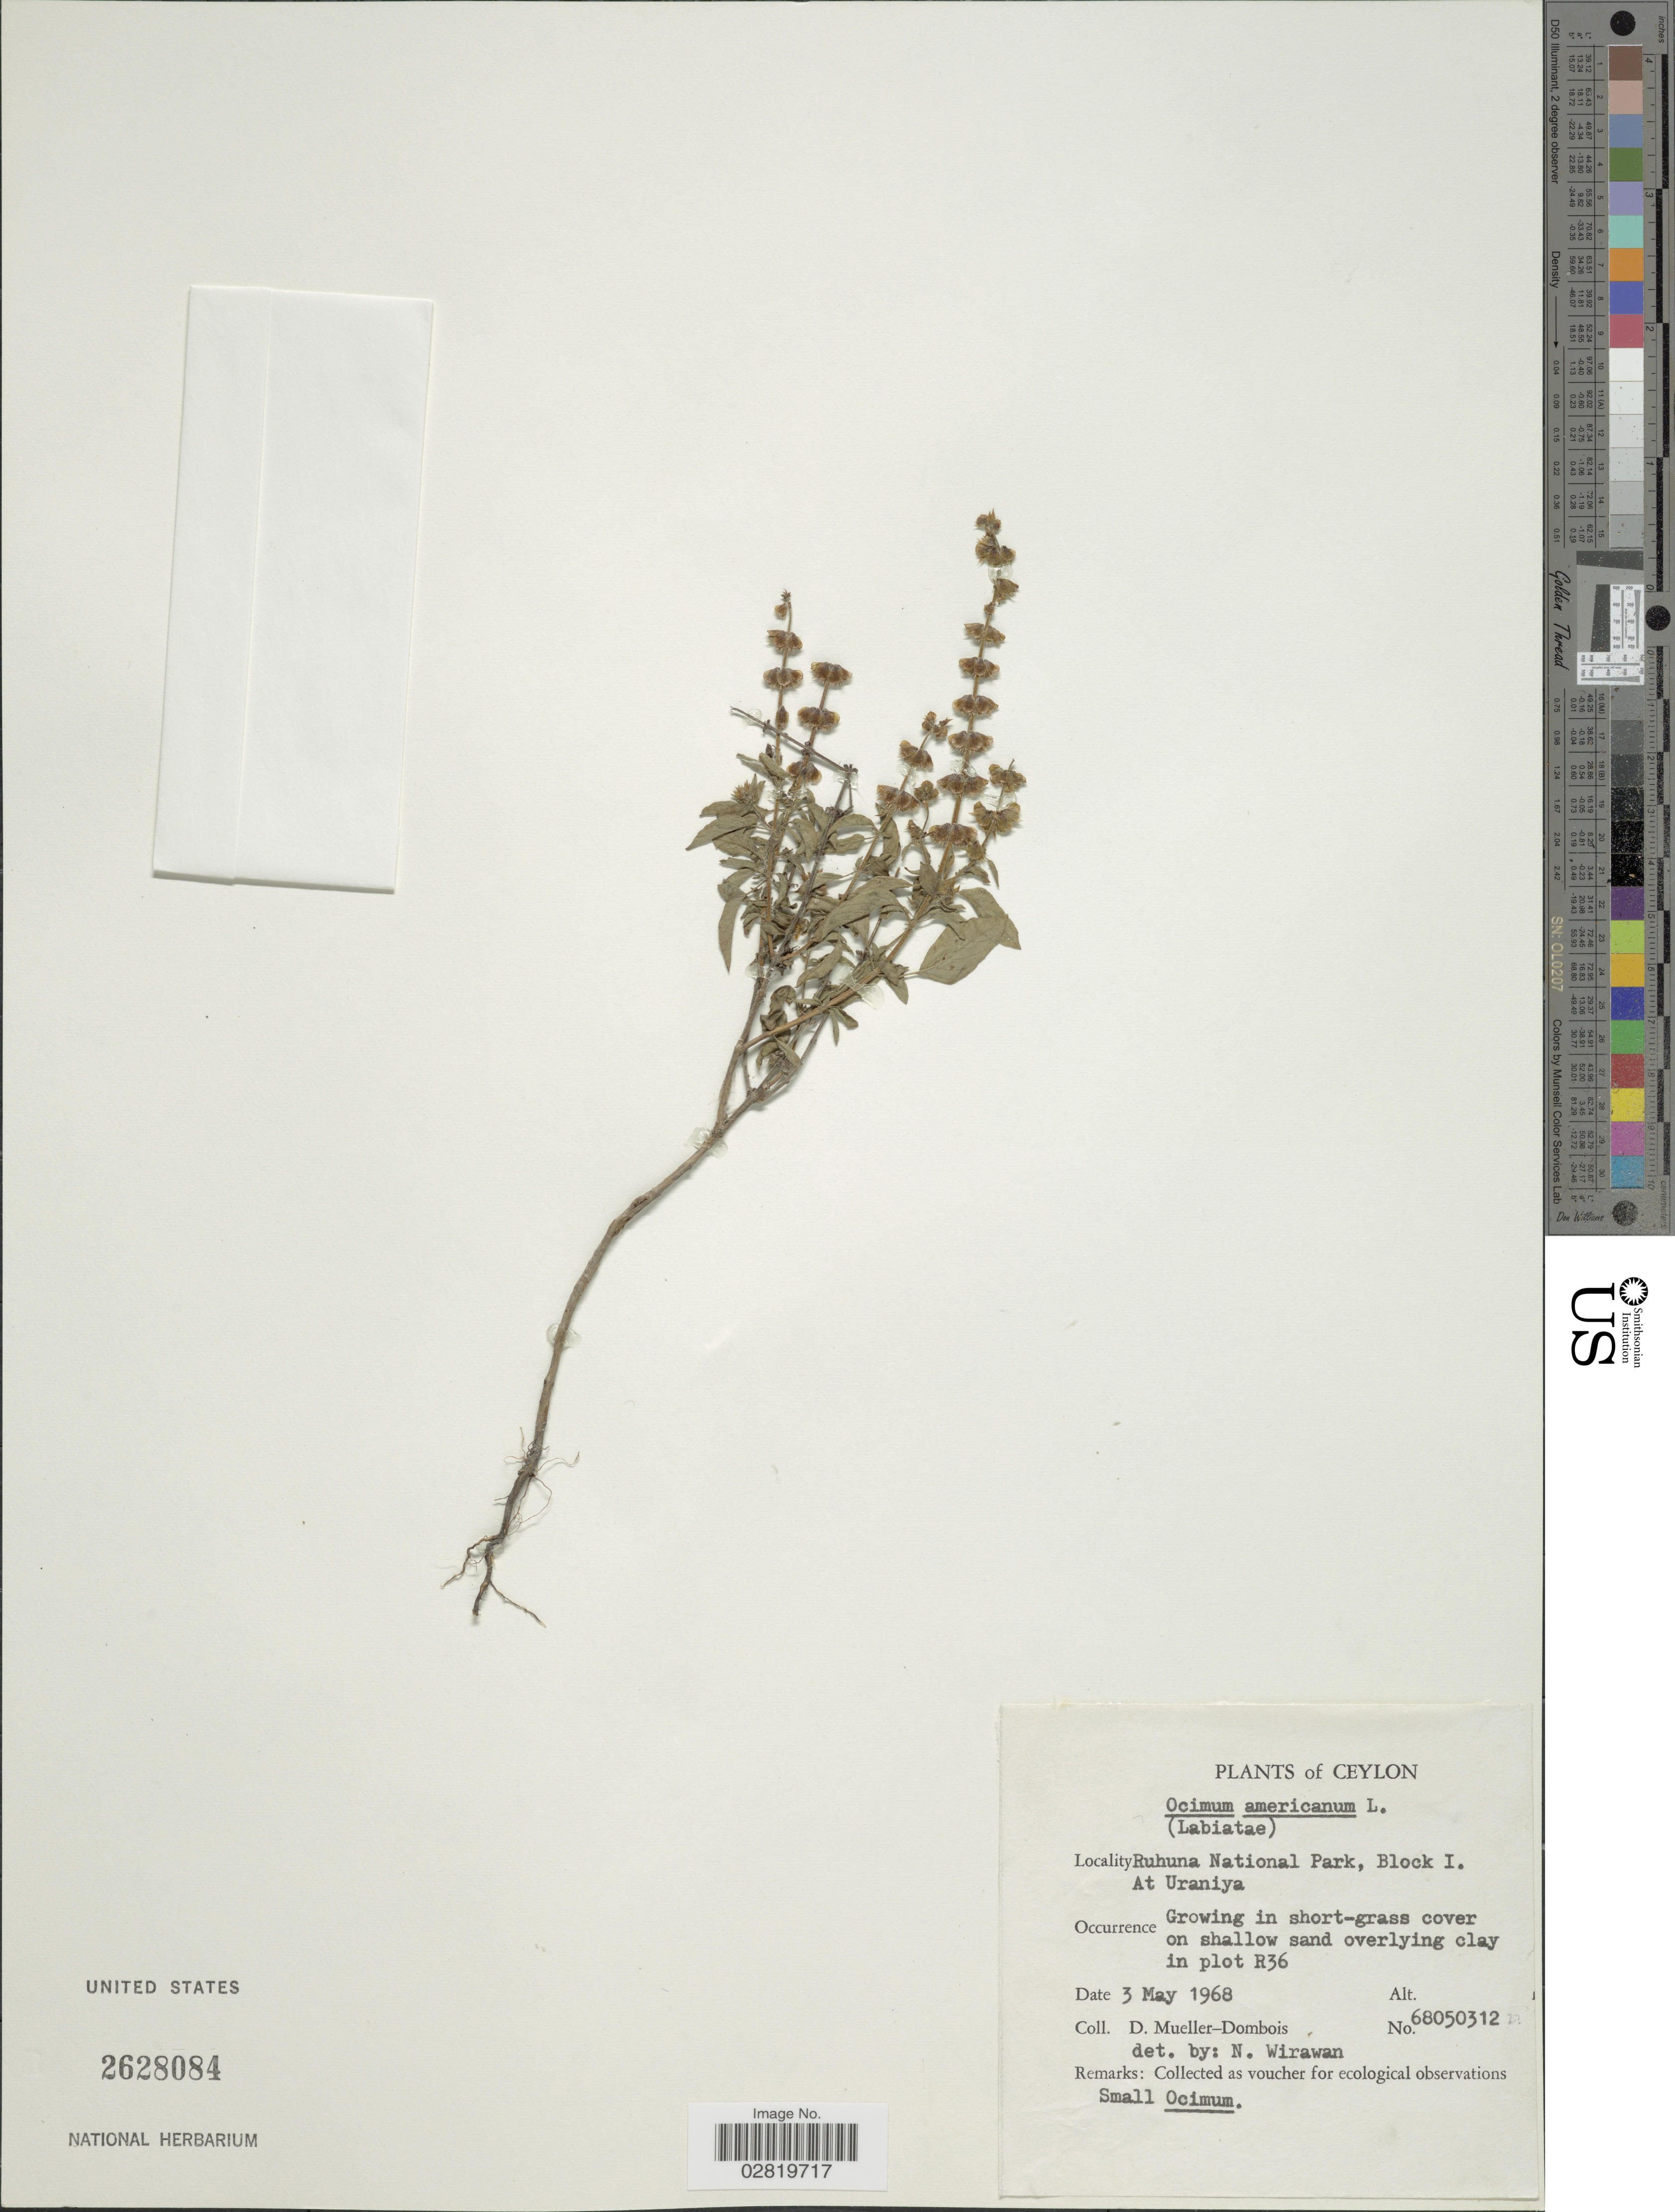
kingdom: Plantae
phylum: Tracheophyta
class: Magnoliopsida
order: Lamiales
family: Lamiaceae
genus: Ocimum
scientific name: Ocimum americanum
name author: L.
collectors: D. Mueller-Dombois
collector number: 68050312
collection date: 1968-05-03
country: Sri Lanka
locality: Ceylon, Ruhuna National Park, Block 1. at Uraniya, Growing in short-grass cover on shallow sand overlying clay in plot R36.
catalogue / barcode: US 2628084